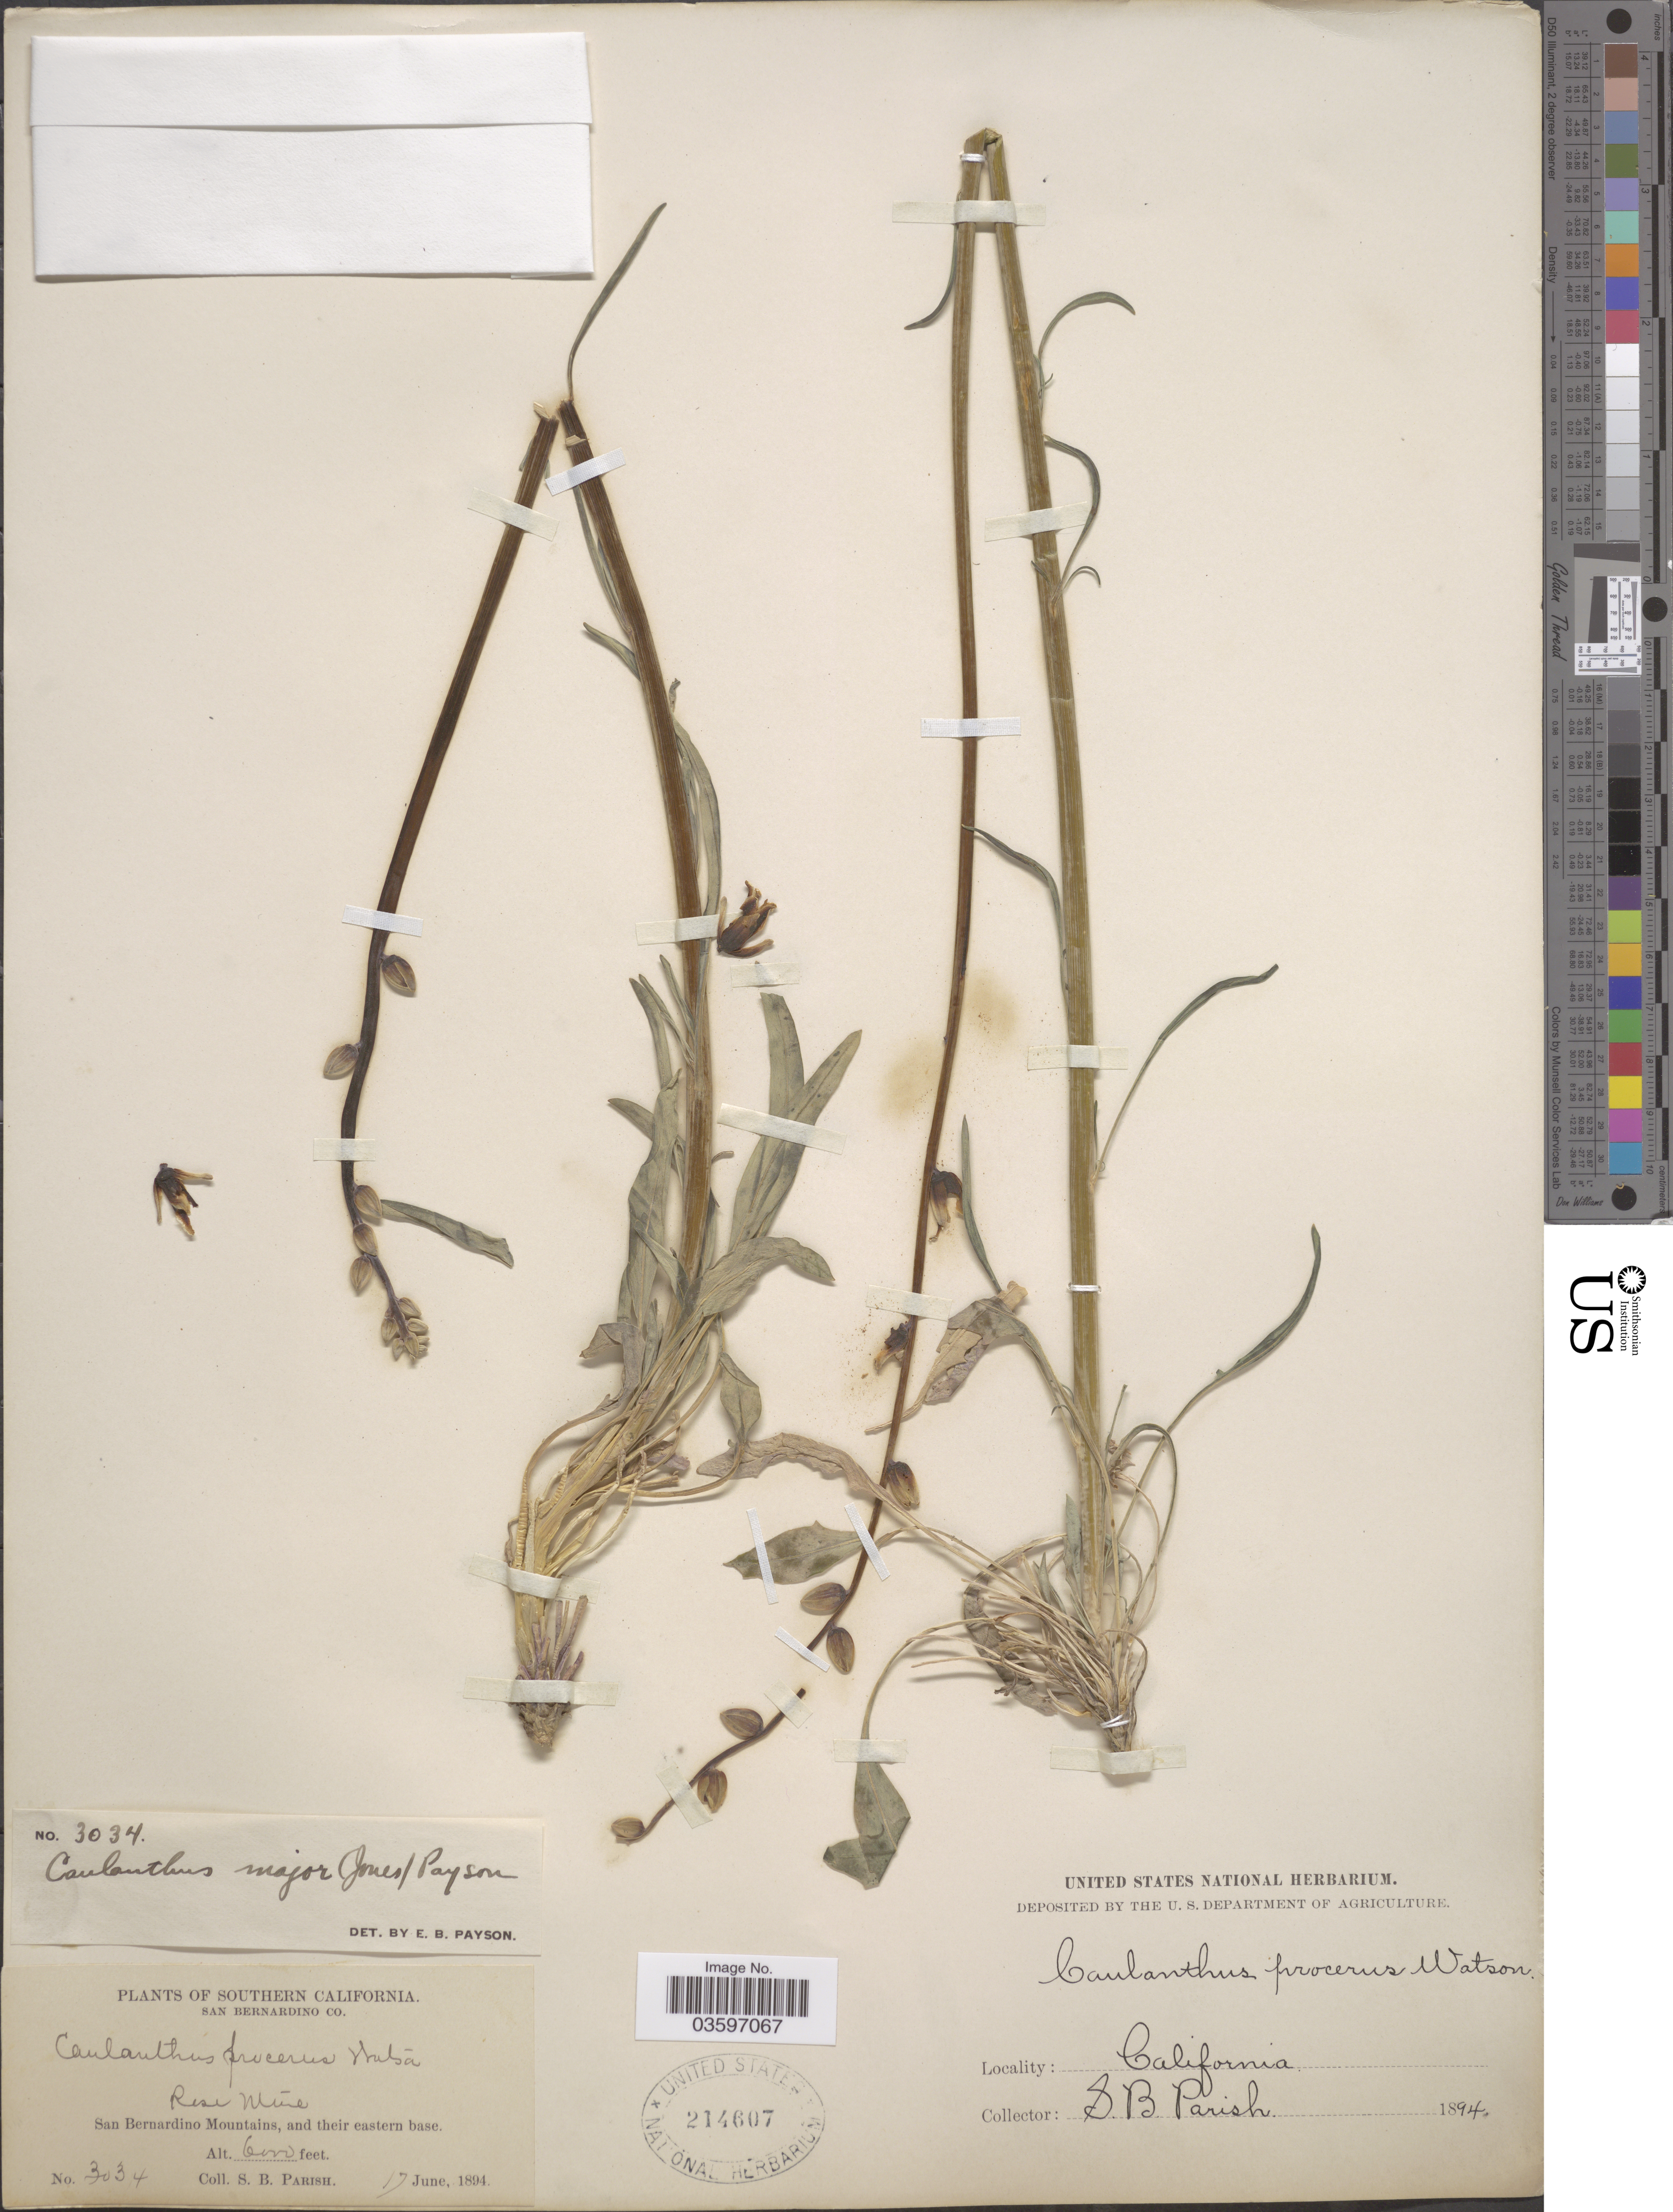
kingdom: Plantae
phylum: Tracheophyta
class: Magnoliopsida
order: Brassicales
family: Brassicaceae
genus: Caulanthus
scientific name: Caulanthus major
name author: (M.E. Jones) Payson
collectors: S. B. Parish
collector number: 3034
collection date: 1894-06-17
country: United States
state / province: California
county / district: San Bernardino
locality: Southern California. San Bernardino Co. Rose Mine. San Bernardino Mountains, and their eastern base.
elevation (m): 1829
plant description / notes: Corrected "Rise Mine" to "Rose Mine."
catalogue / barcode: US 214607